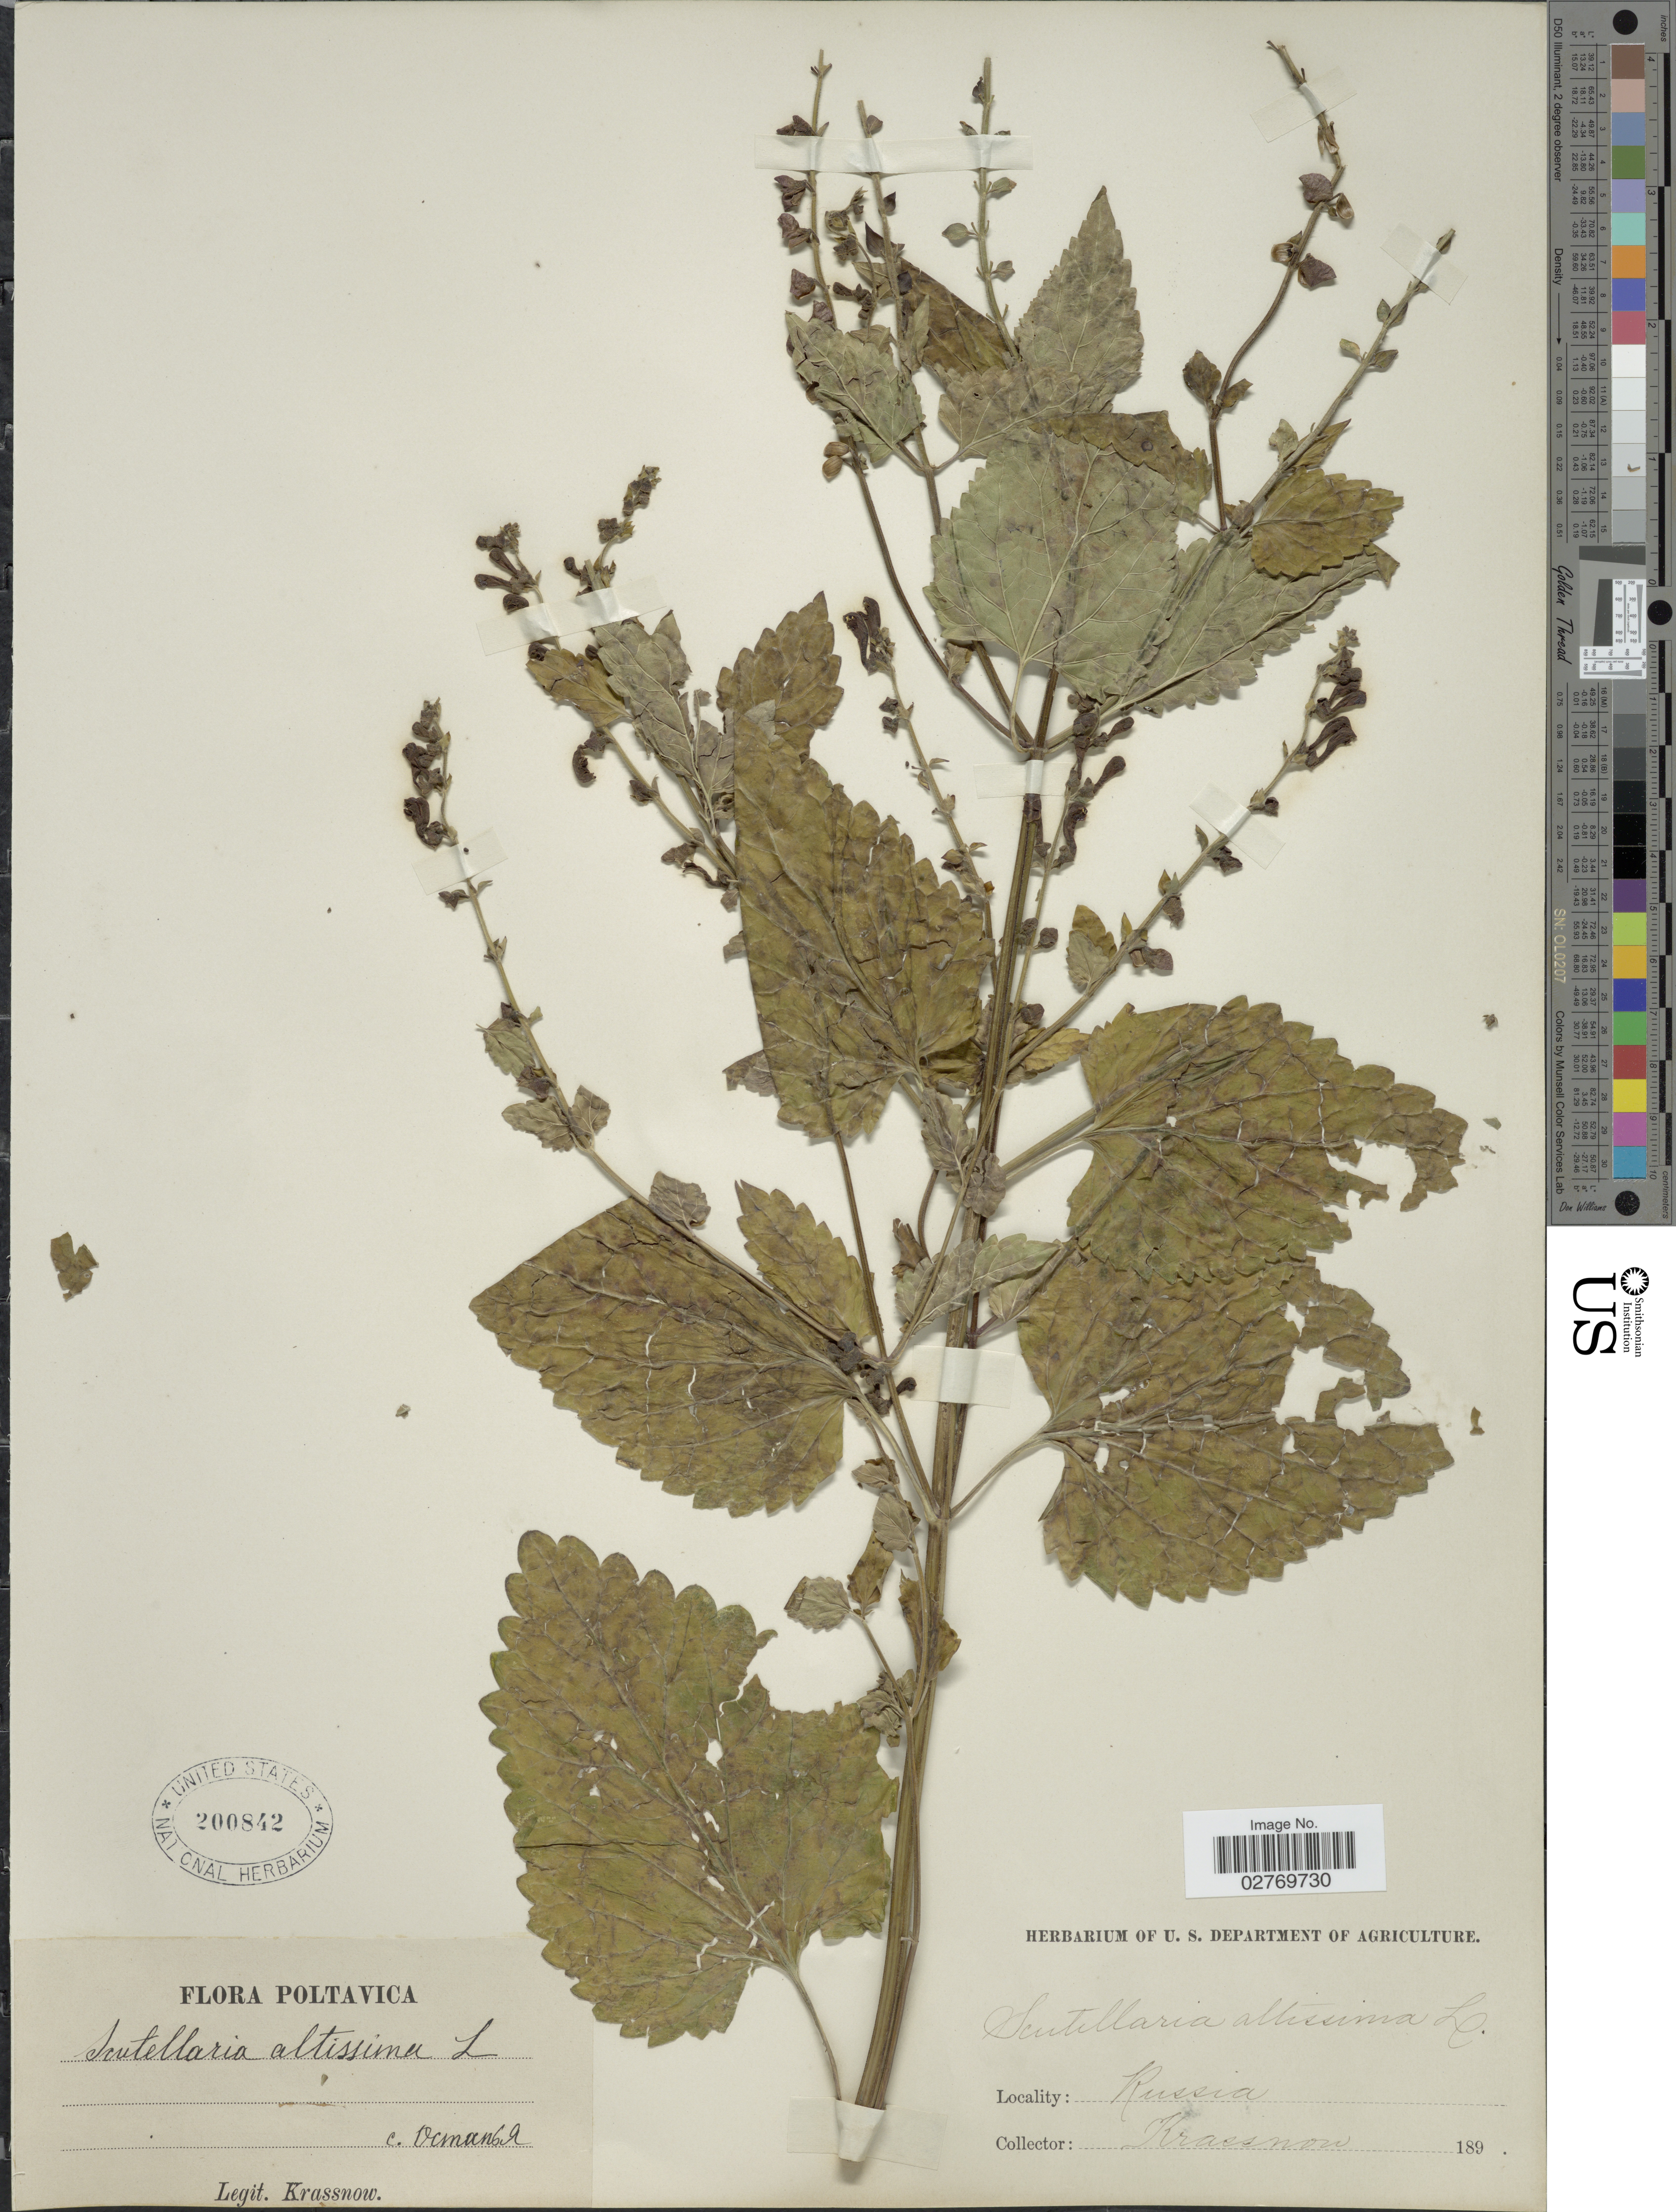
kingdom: Plantae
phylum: Tracheophyta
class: Magnoliopsida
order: Lamiales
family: Lamiaceae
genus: Scutellaria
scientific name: Scutellaria altissima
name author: L.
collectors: -. Krassnow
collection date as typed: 189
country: Ukraine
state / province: Poltava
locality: Poltavica.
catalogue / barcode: US 200842